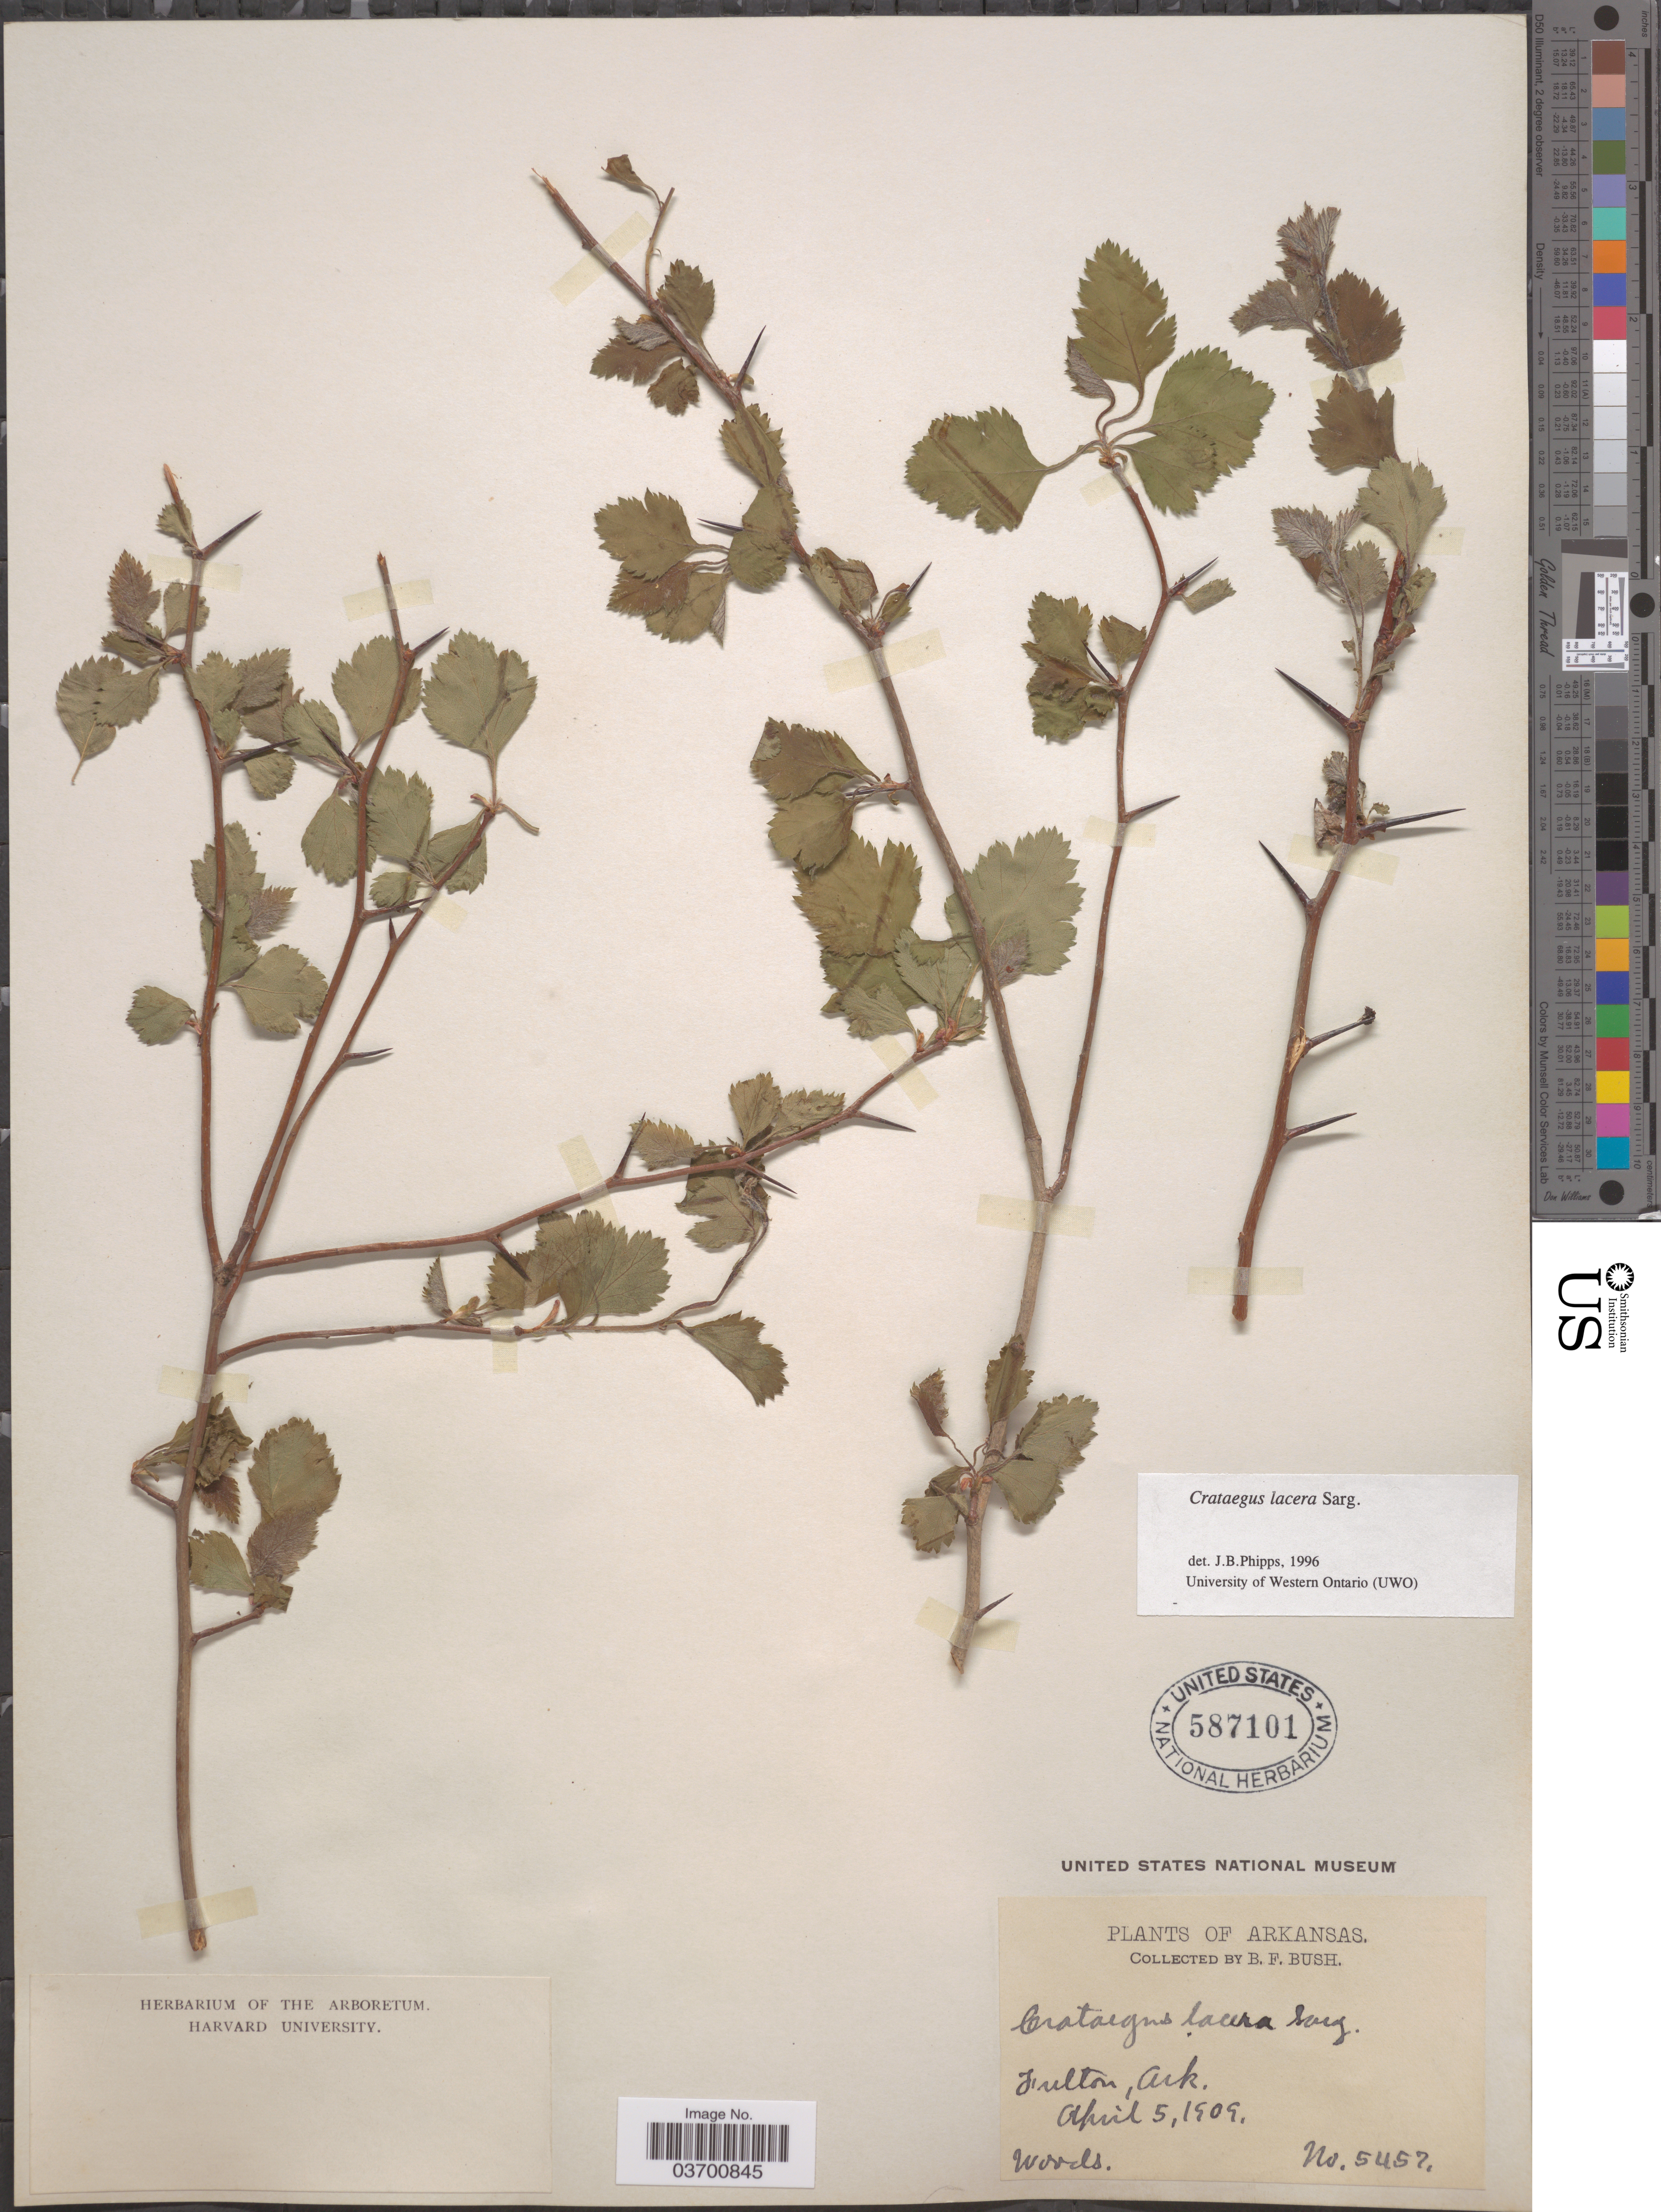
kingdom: Plantae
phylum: Tracheophyta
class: Magnoliopsida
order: Rosales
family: Rosaceae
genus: Crataegus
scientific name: Crataegus mollis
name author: (Torr. & A. Gray) Scheele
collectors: B. F. Bush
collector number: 5457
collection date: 1909-04-05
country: United States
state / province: Arkansas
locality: Fulton.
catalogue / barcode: US 587101